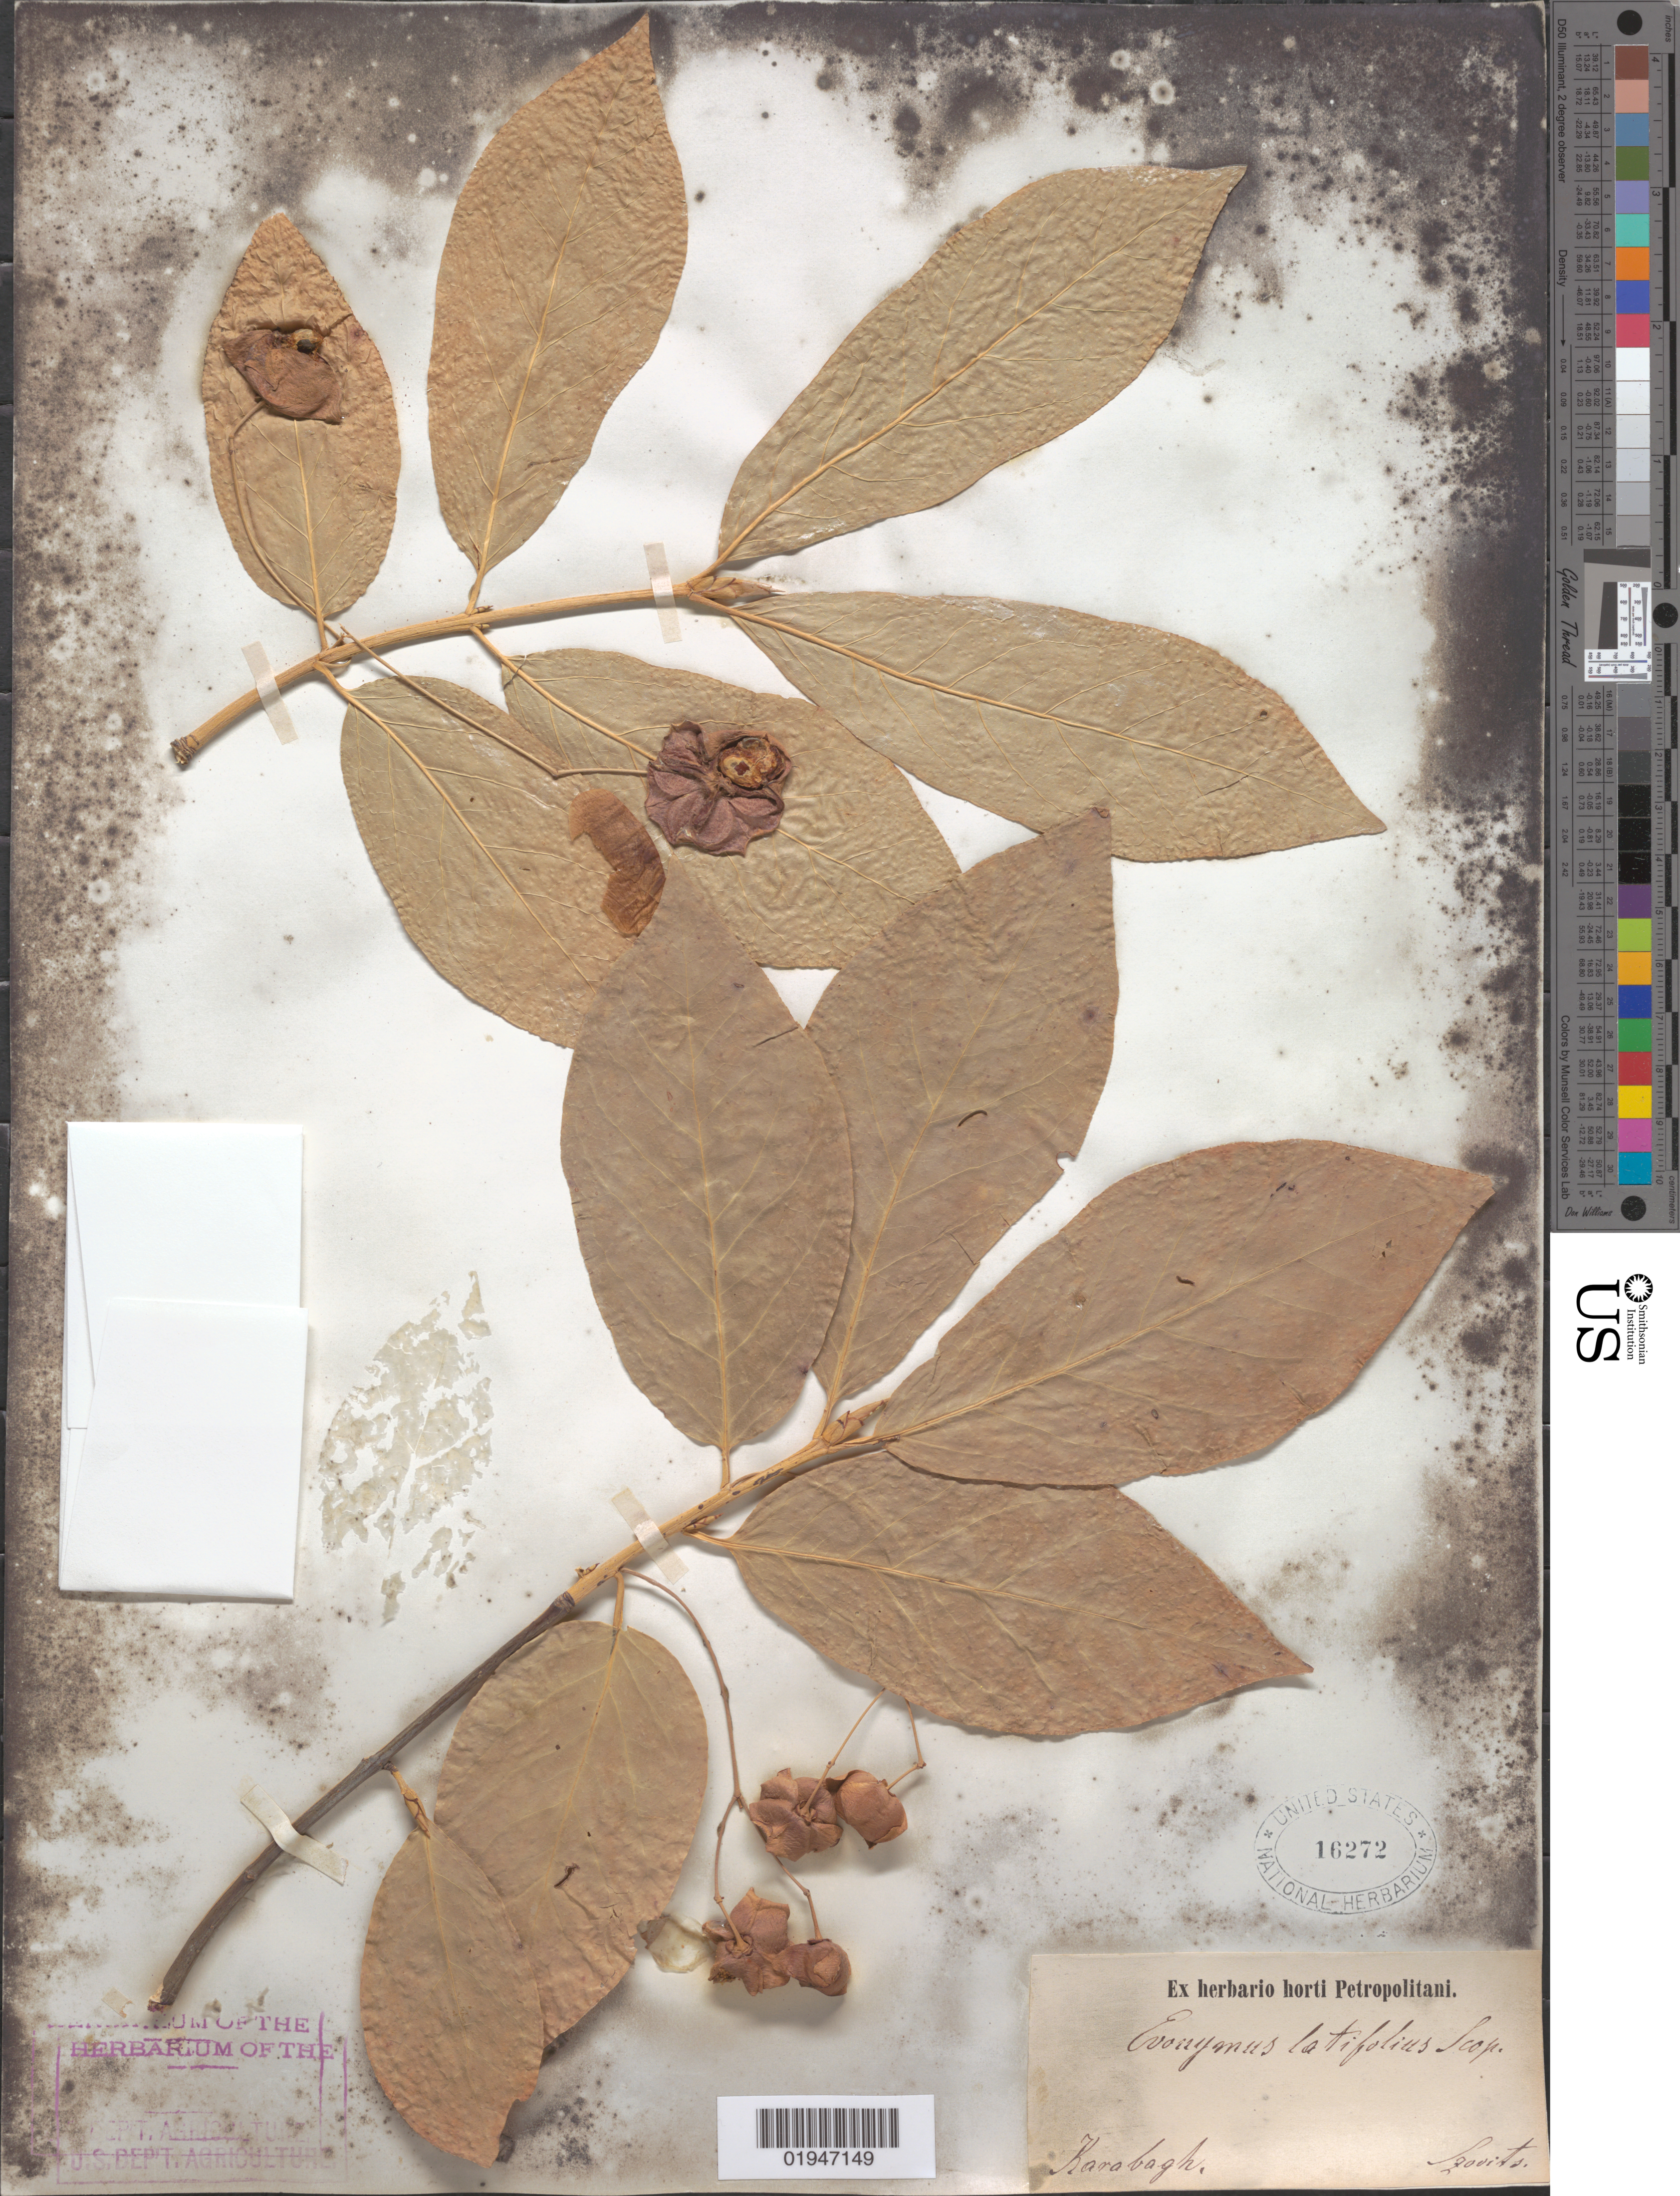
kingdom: Plantae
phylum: Tracheophyta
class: Magnoliopsida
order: Celastrales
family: Celastraceae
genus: Euonymus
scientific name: Euonymus latifolius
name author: (L.) Mill.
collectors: Szovits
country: Armenia / Azerbaijan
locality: Karabagh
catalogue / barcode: US 16272